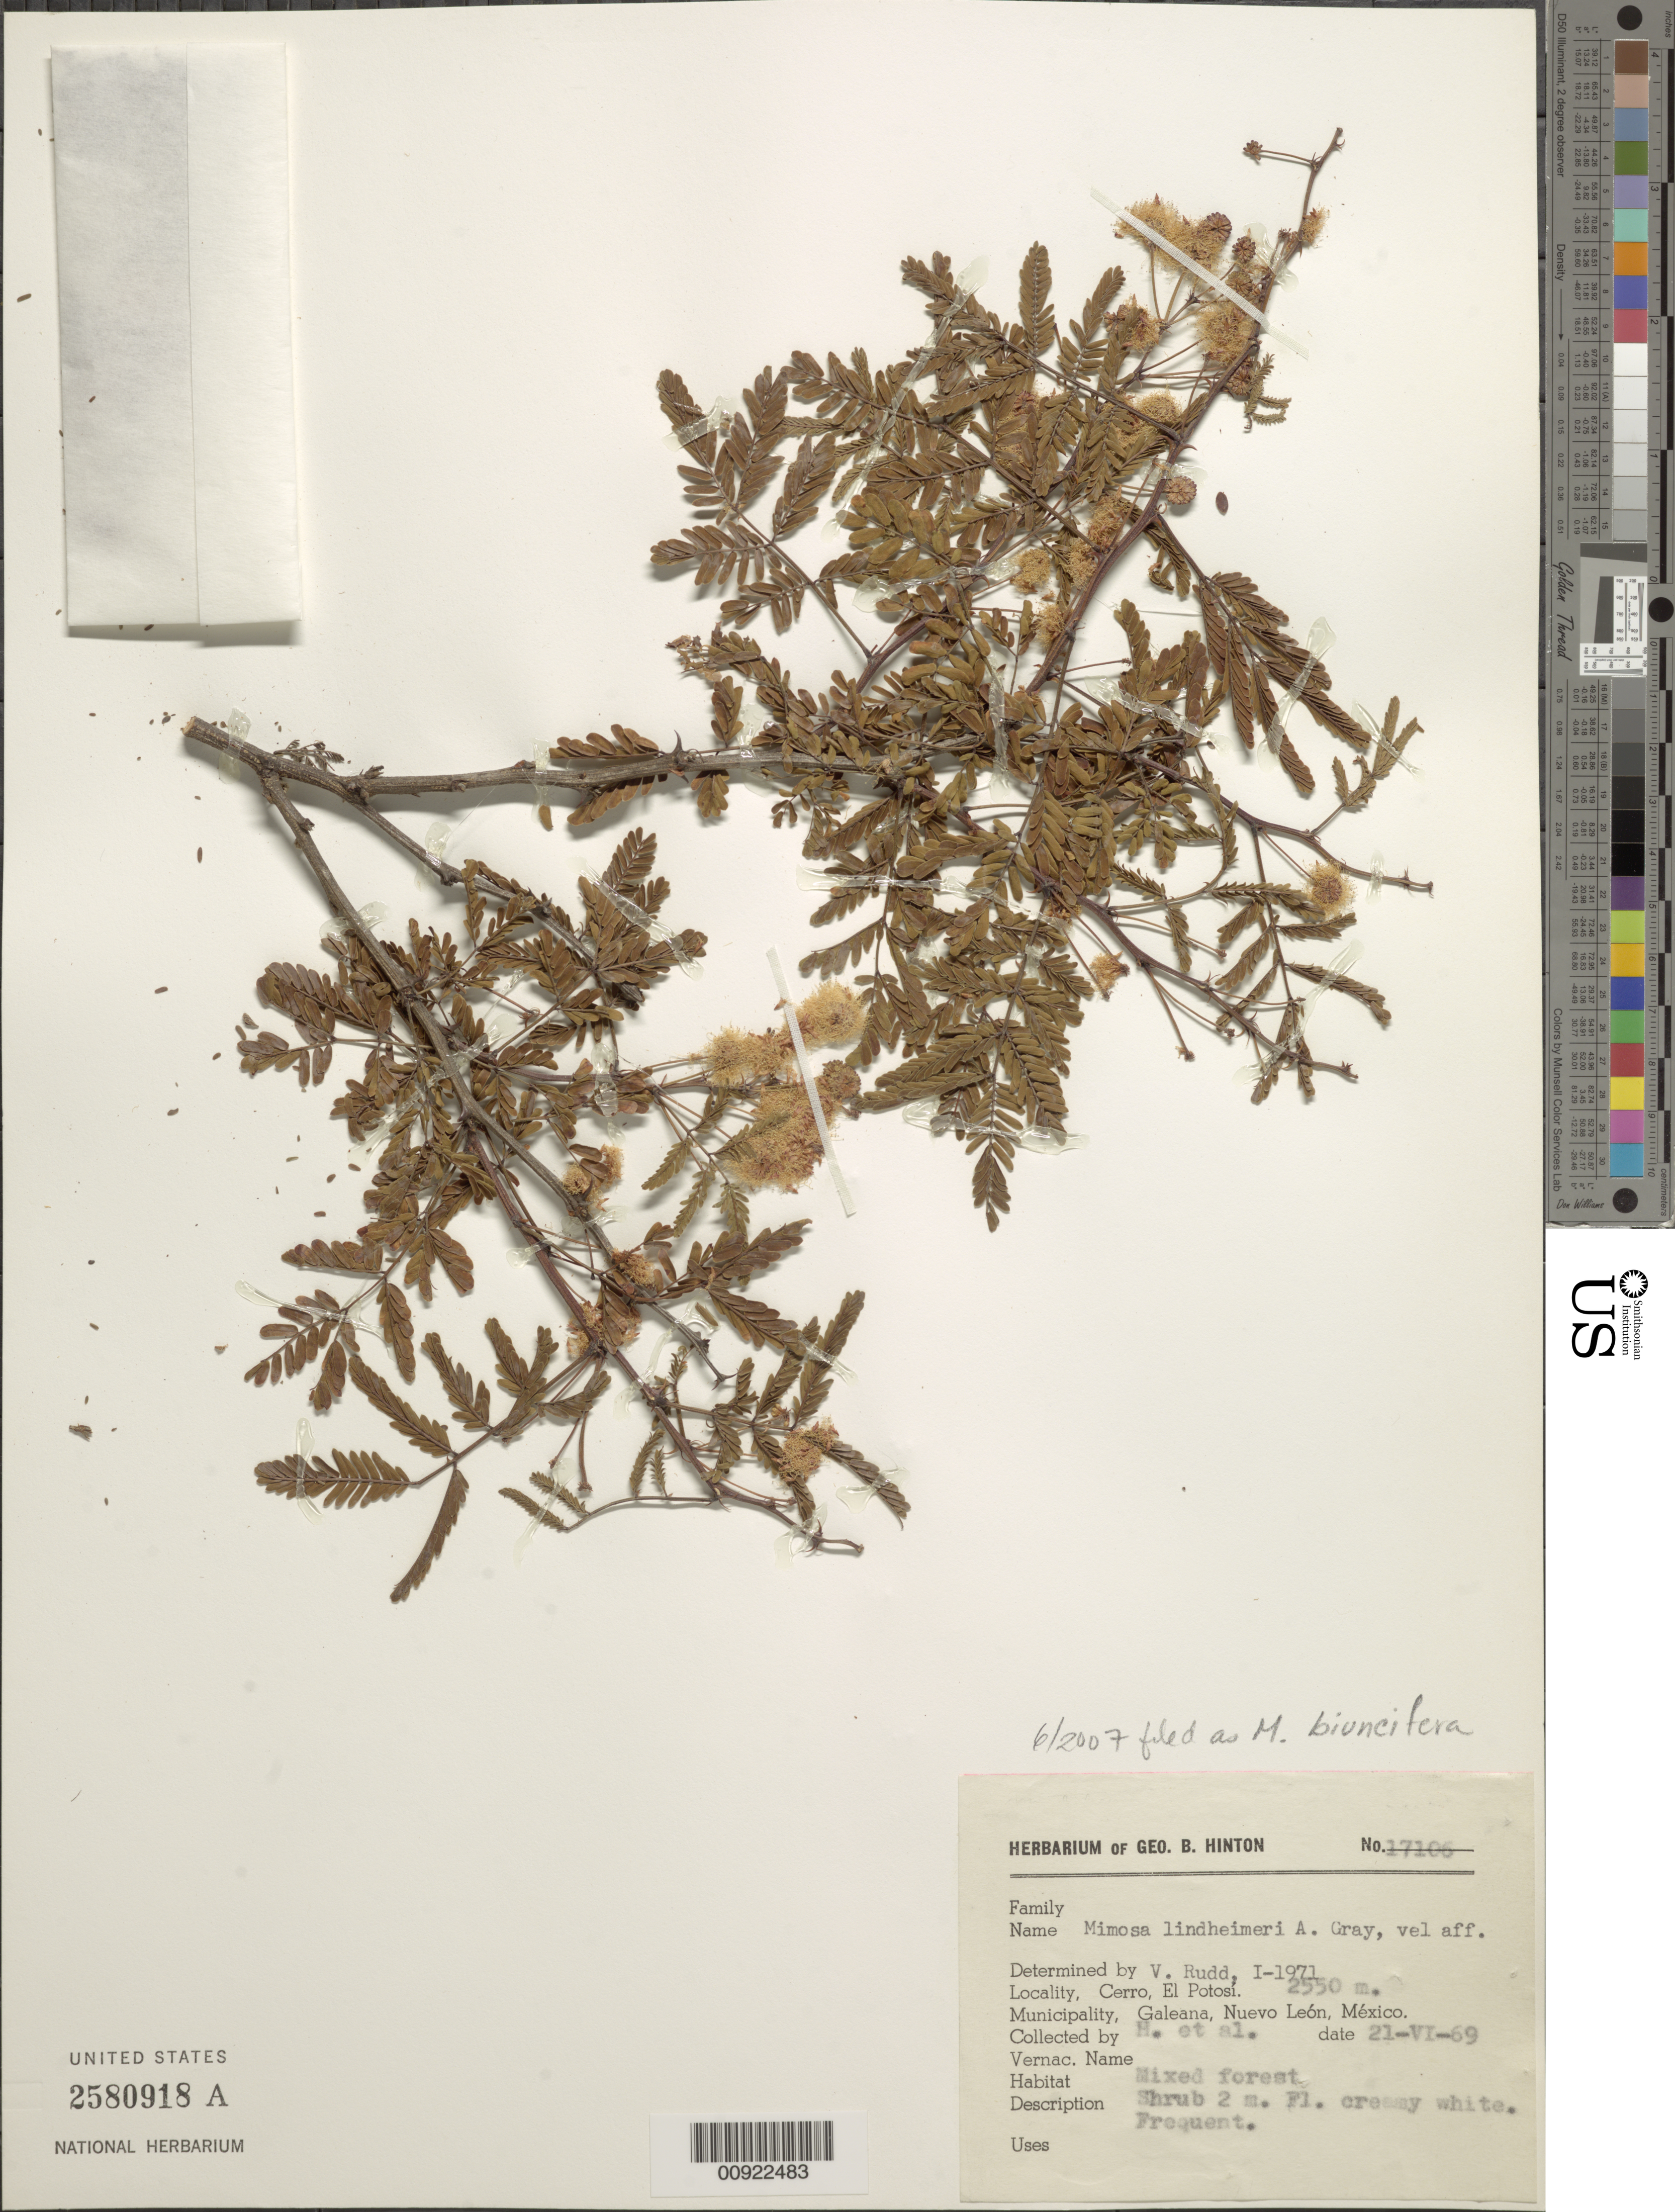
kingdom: Plantae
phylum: Tracheophyta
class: Magnoliopsida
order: Fabales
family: Fabaceae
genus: Mimosa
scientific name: Mimosa biuncifera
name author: Benth.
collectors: G. B. Hinton & et al.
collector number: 17106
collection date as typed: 21 Jun 1969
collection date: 1969-06-21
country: Mexico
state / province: Nuevo León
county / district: Galeana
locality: Cerro, El Potosí, Municipality Galeana, Nuevo León.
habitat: Mixed forest.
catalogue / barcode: US 2580918A